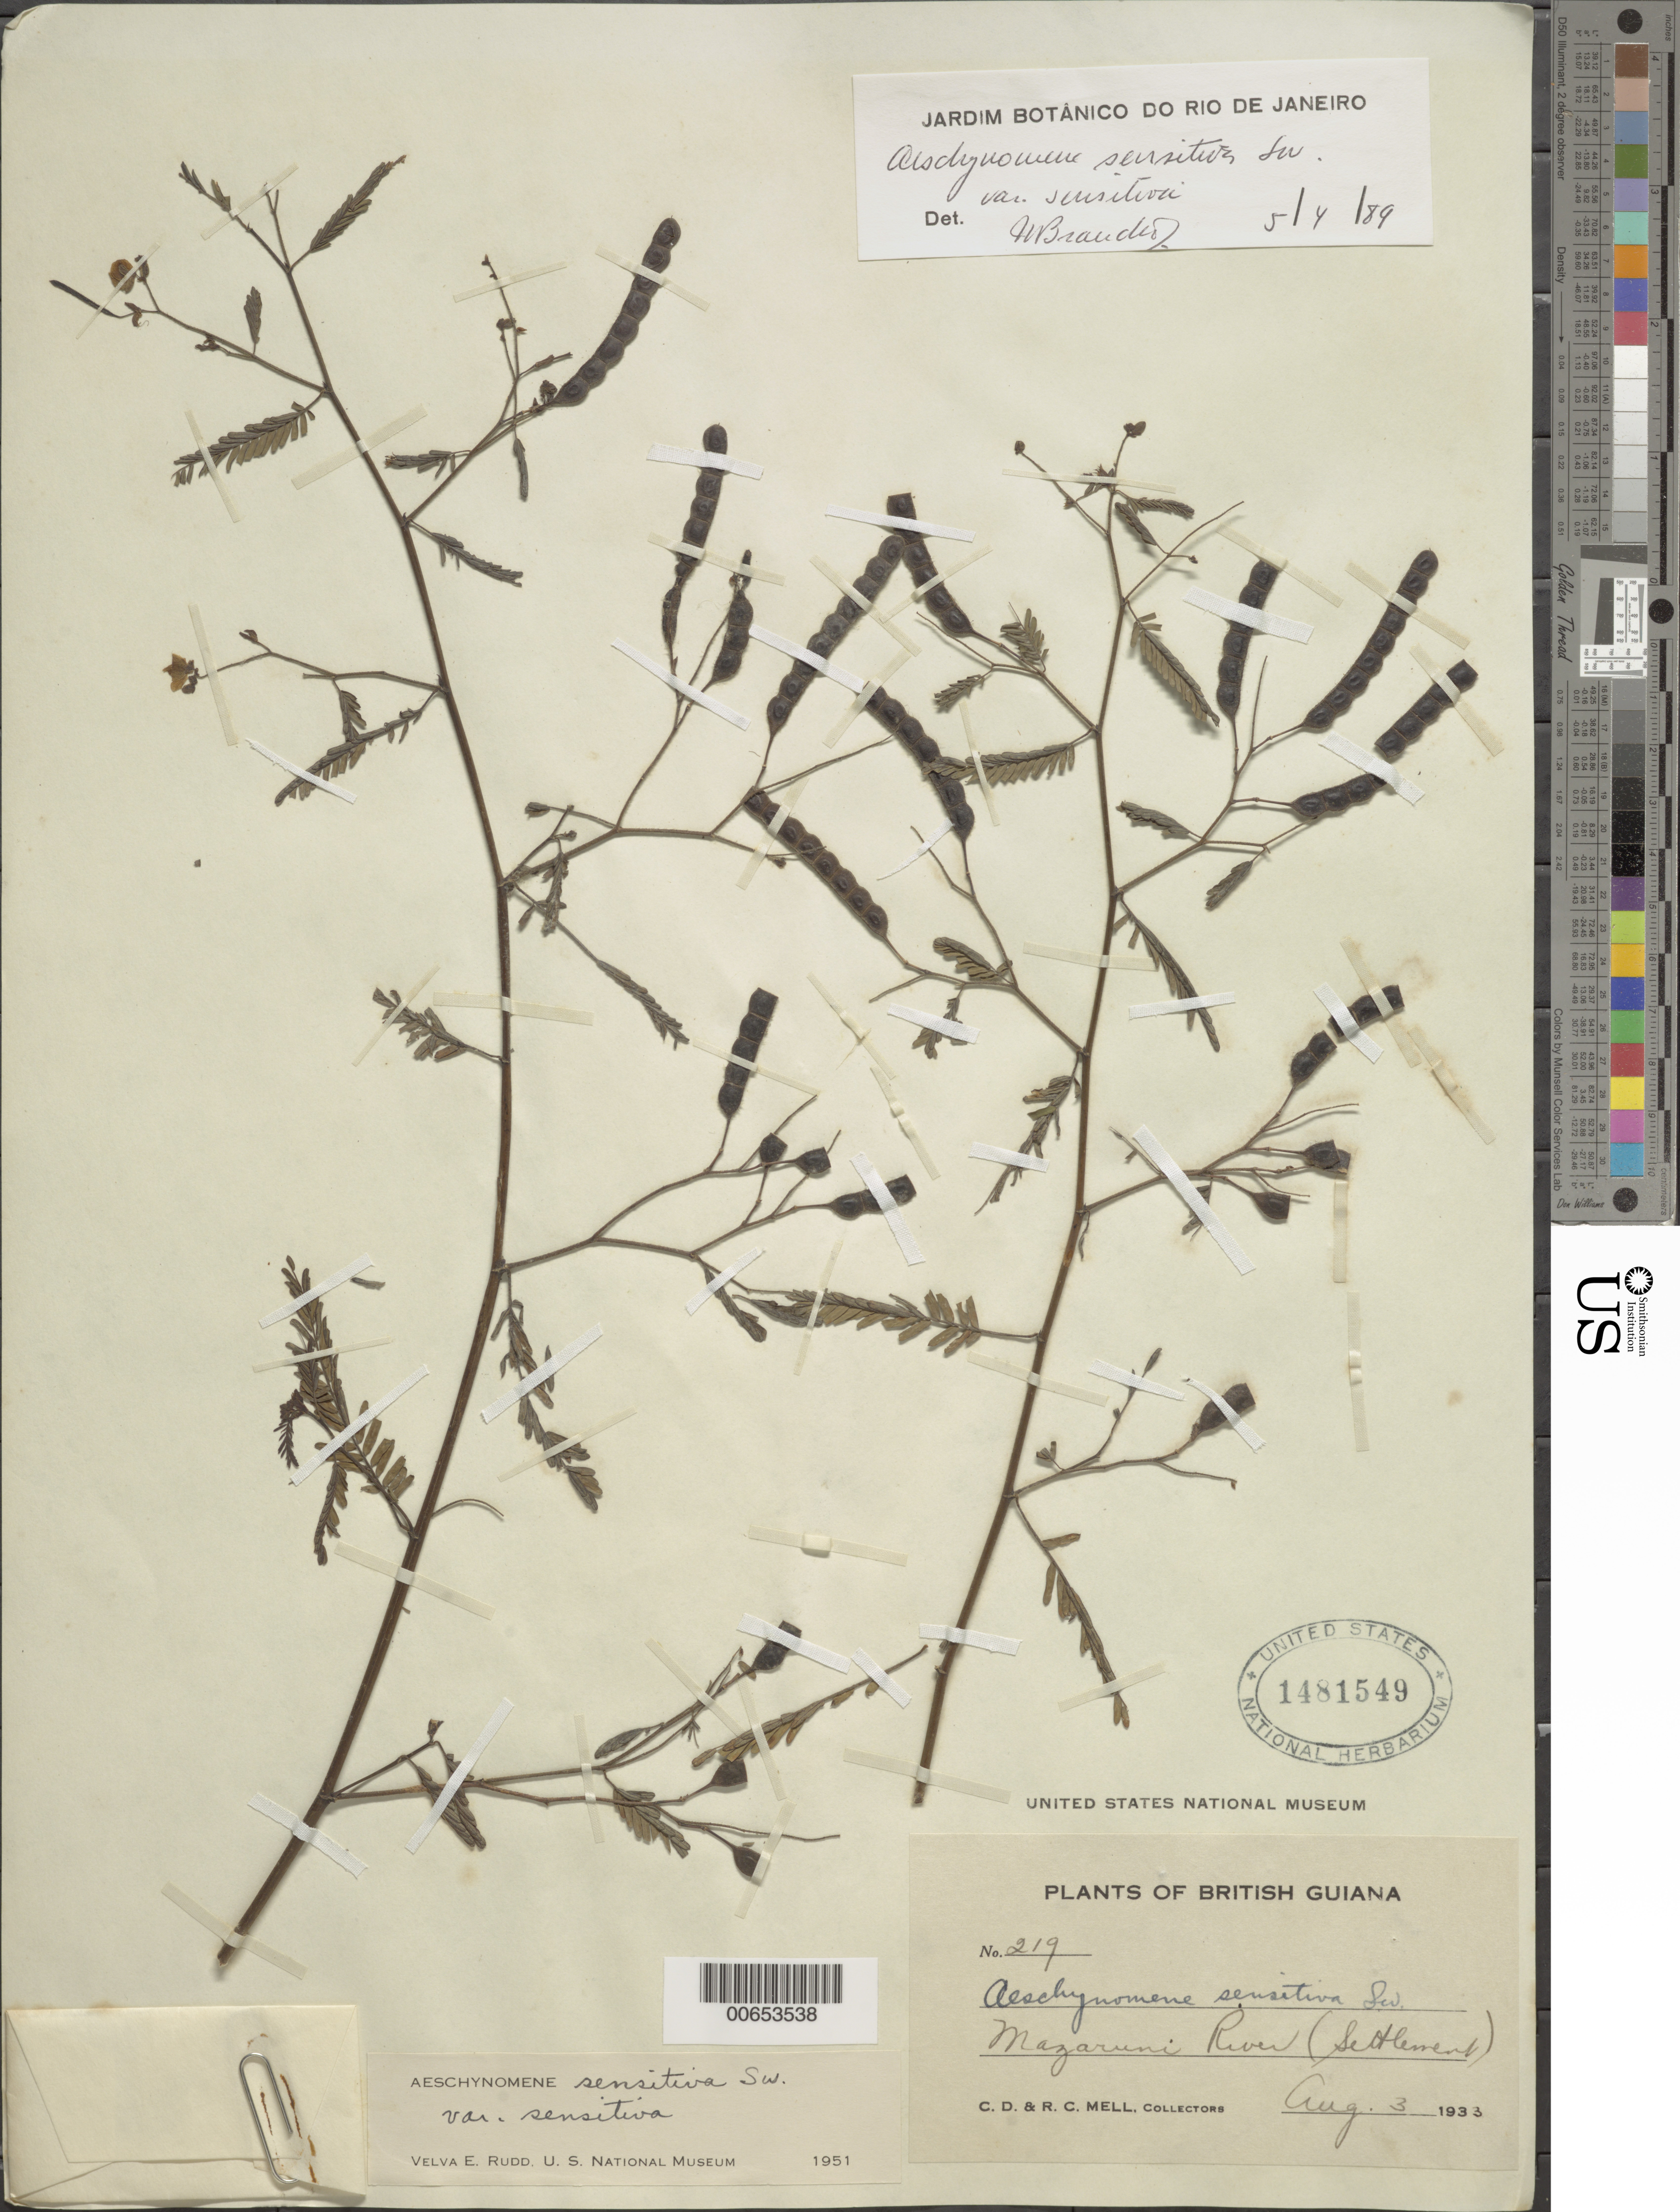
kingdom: Plantae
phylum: Tracheophyta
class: Magnoliopsida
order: Fabales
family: Fabaceae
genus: Aeschynomene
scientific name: Aeschynomene sensitiva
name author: Sw.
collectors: C. D. Mell & R. Mell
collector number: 219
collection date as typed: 3-Aug-33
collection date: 1933-08-03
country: Guyana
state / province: Cuyuni-Mazaruni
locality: Mazaruni R. (settlement)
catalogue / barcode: US 1481549